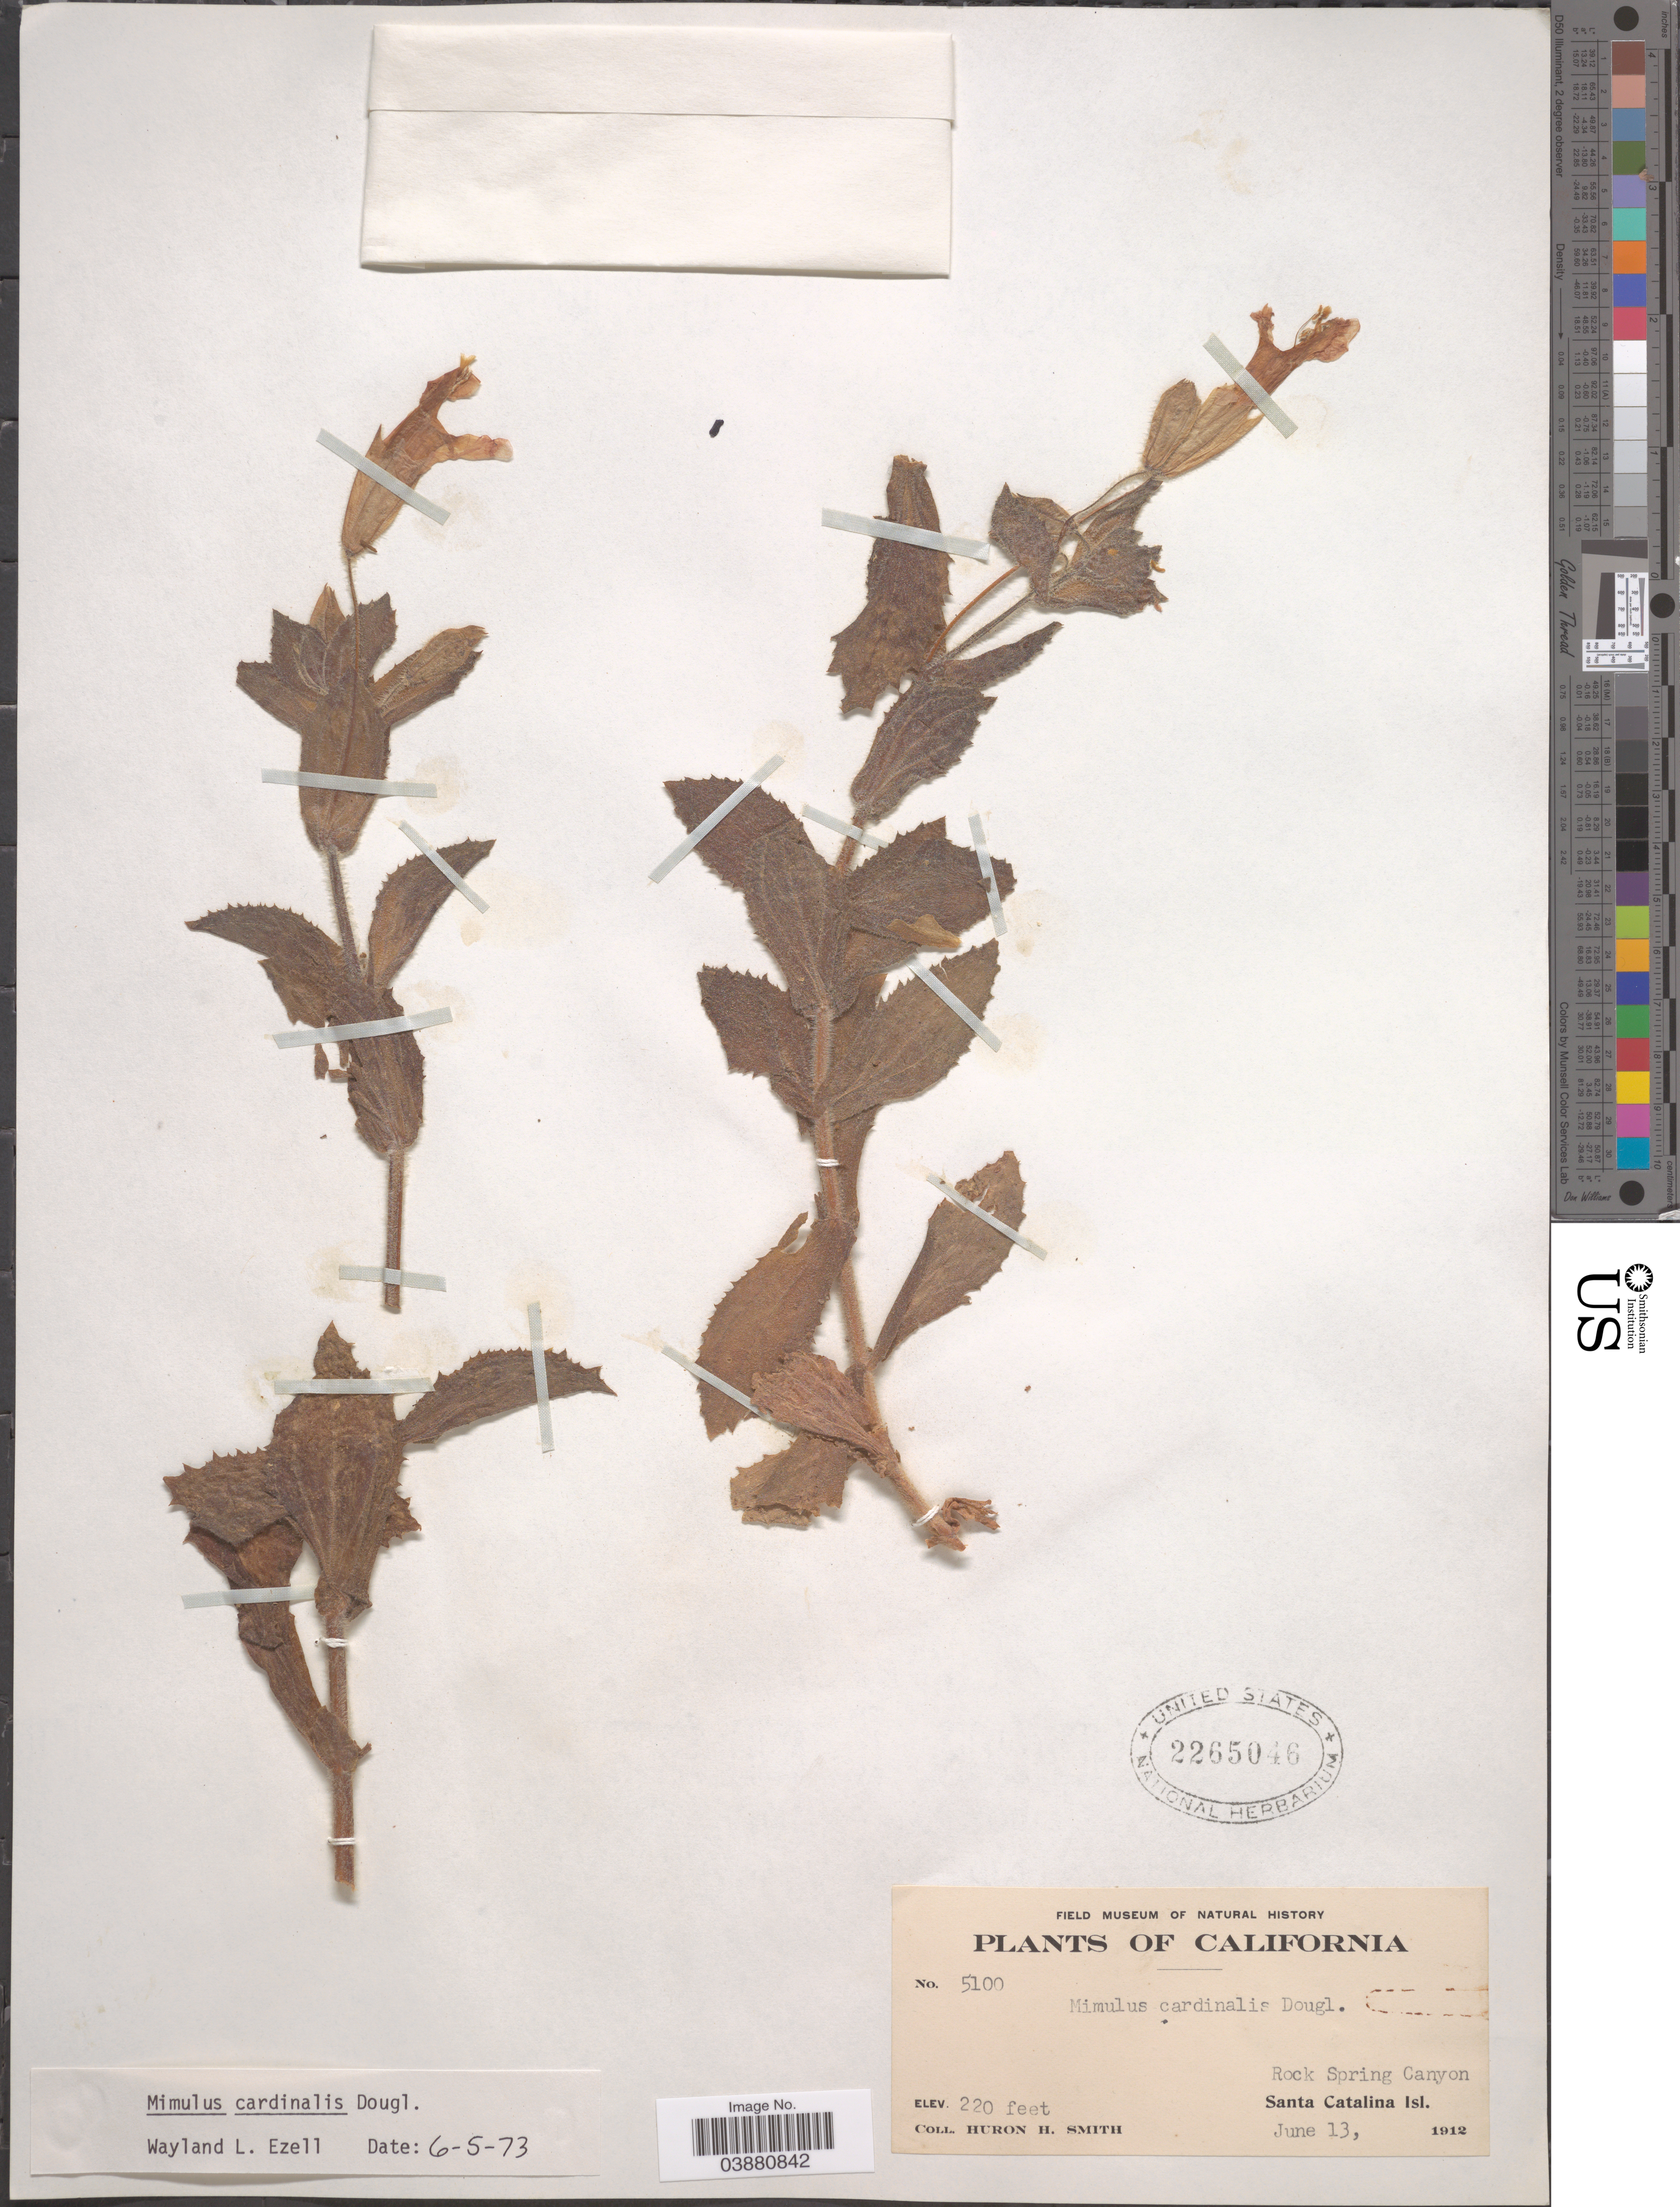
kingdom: Plantae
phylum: Tracheophyta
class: Magnoliopsida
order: Lamiales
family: Phrymaceae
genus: Mimulus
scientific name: Mimulus cardinalis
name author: Douglas ex Benth.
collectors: Huron H. Smith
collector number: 5100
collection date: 1912-06-13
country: United States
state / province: California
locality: Rock Spring Canyon. Santa Catalina Isl.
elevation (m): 67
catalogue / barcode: US 2265046